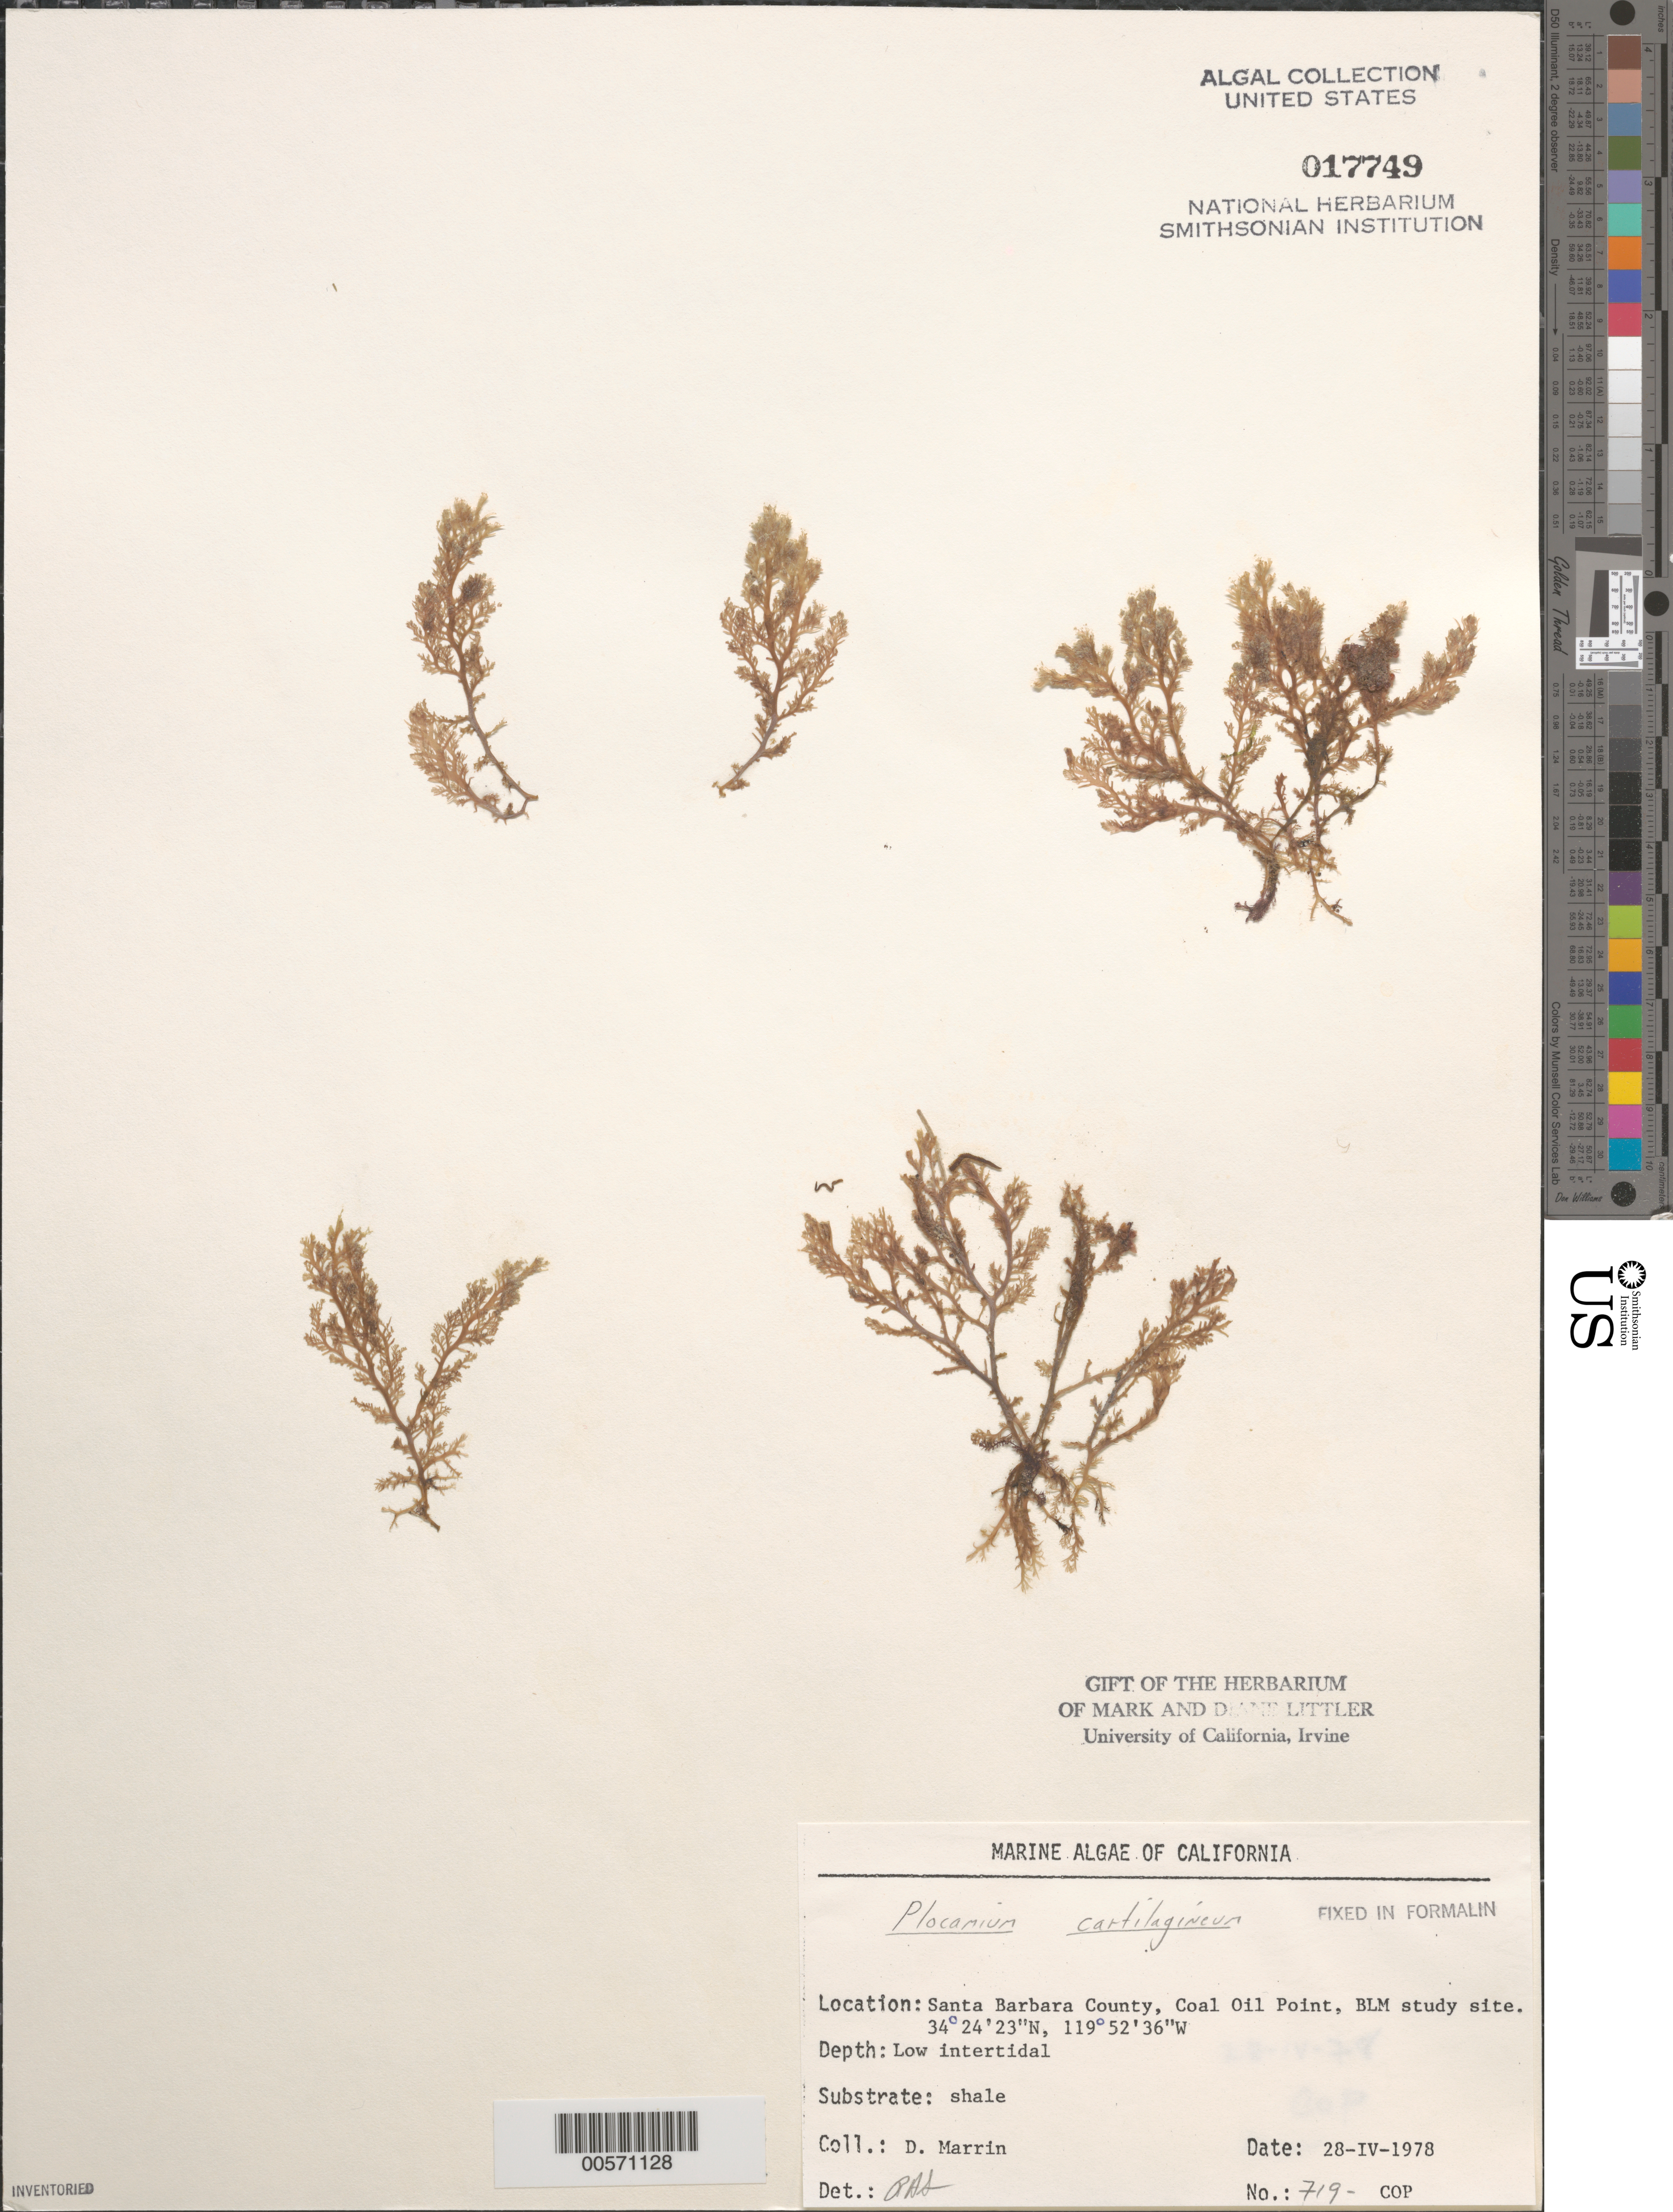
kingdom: Plantae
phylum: Rhodophyta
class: Florideophyceae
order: Plocamiales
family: Plocamiaceae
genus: Plocamium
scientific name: Plocamium cartilagineum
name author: (L.) P.S. Dixon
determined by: Sims, Robert H.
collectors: D. Marrin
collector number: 719-cop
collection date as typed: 28 Apr 1978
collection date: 1978-04-28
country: United States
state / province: California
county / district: Santa Barbara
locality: Coal Oil Point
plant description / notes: BLM-SOCALBIGHT Rocky Intertidal Survey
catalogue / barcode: US 17749